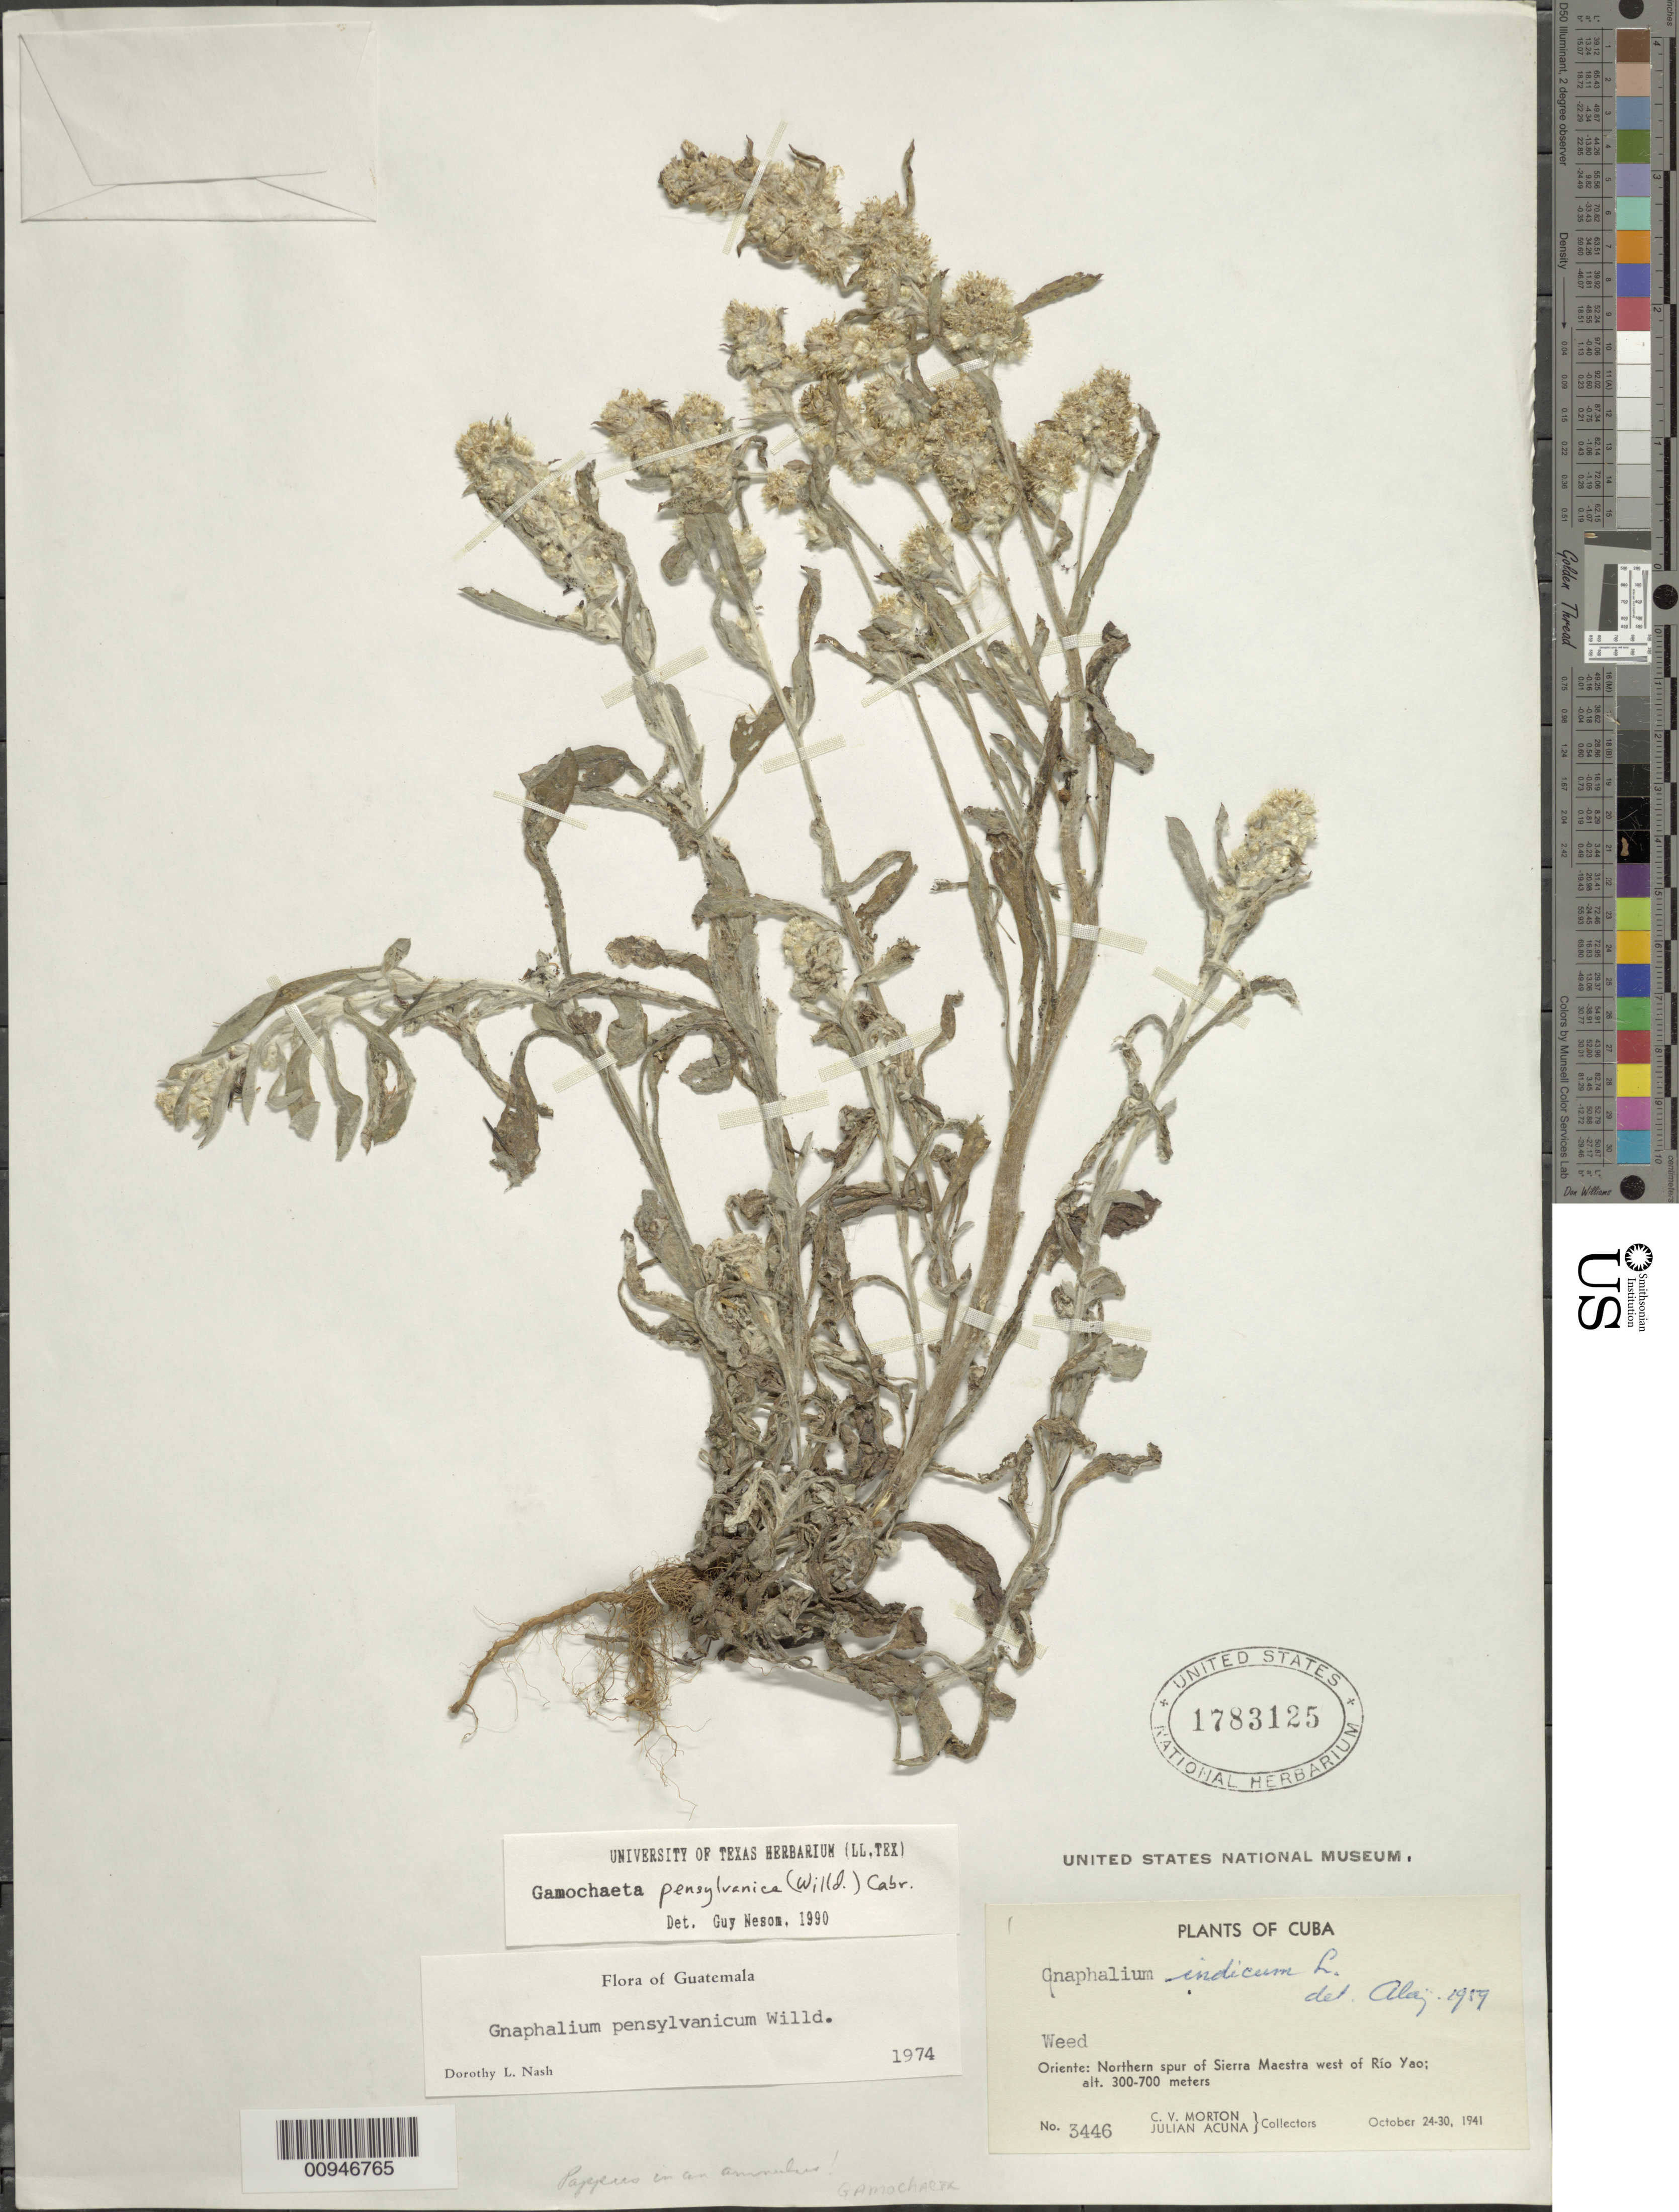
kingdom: Plantae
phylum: Tracheophyta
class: Magnoliopsida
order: Asterales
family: Asteraceae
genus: Gamochaeta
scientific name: Gamochaeta pensylvanica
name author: (Willd.) Cabrera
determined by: Nesom, Guy L.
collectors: C. V. Morton & J. Acuña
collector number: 3446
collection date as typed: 24 Oct 1941 to 30 Oct 1941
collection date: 1941-10-24/1941-10-30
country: Cuba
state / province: Oriente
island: Cuba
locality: Northern spur of Sierra Maestra west of Río Yao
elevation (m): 300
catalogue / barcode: US 1783125